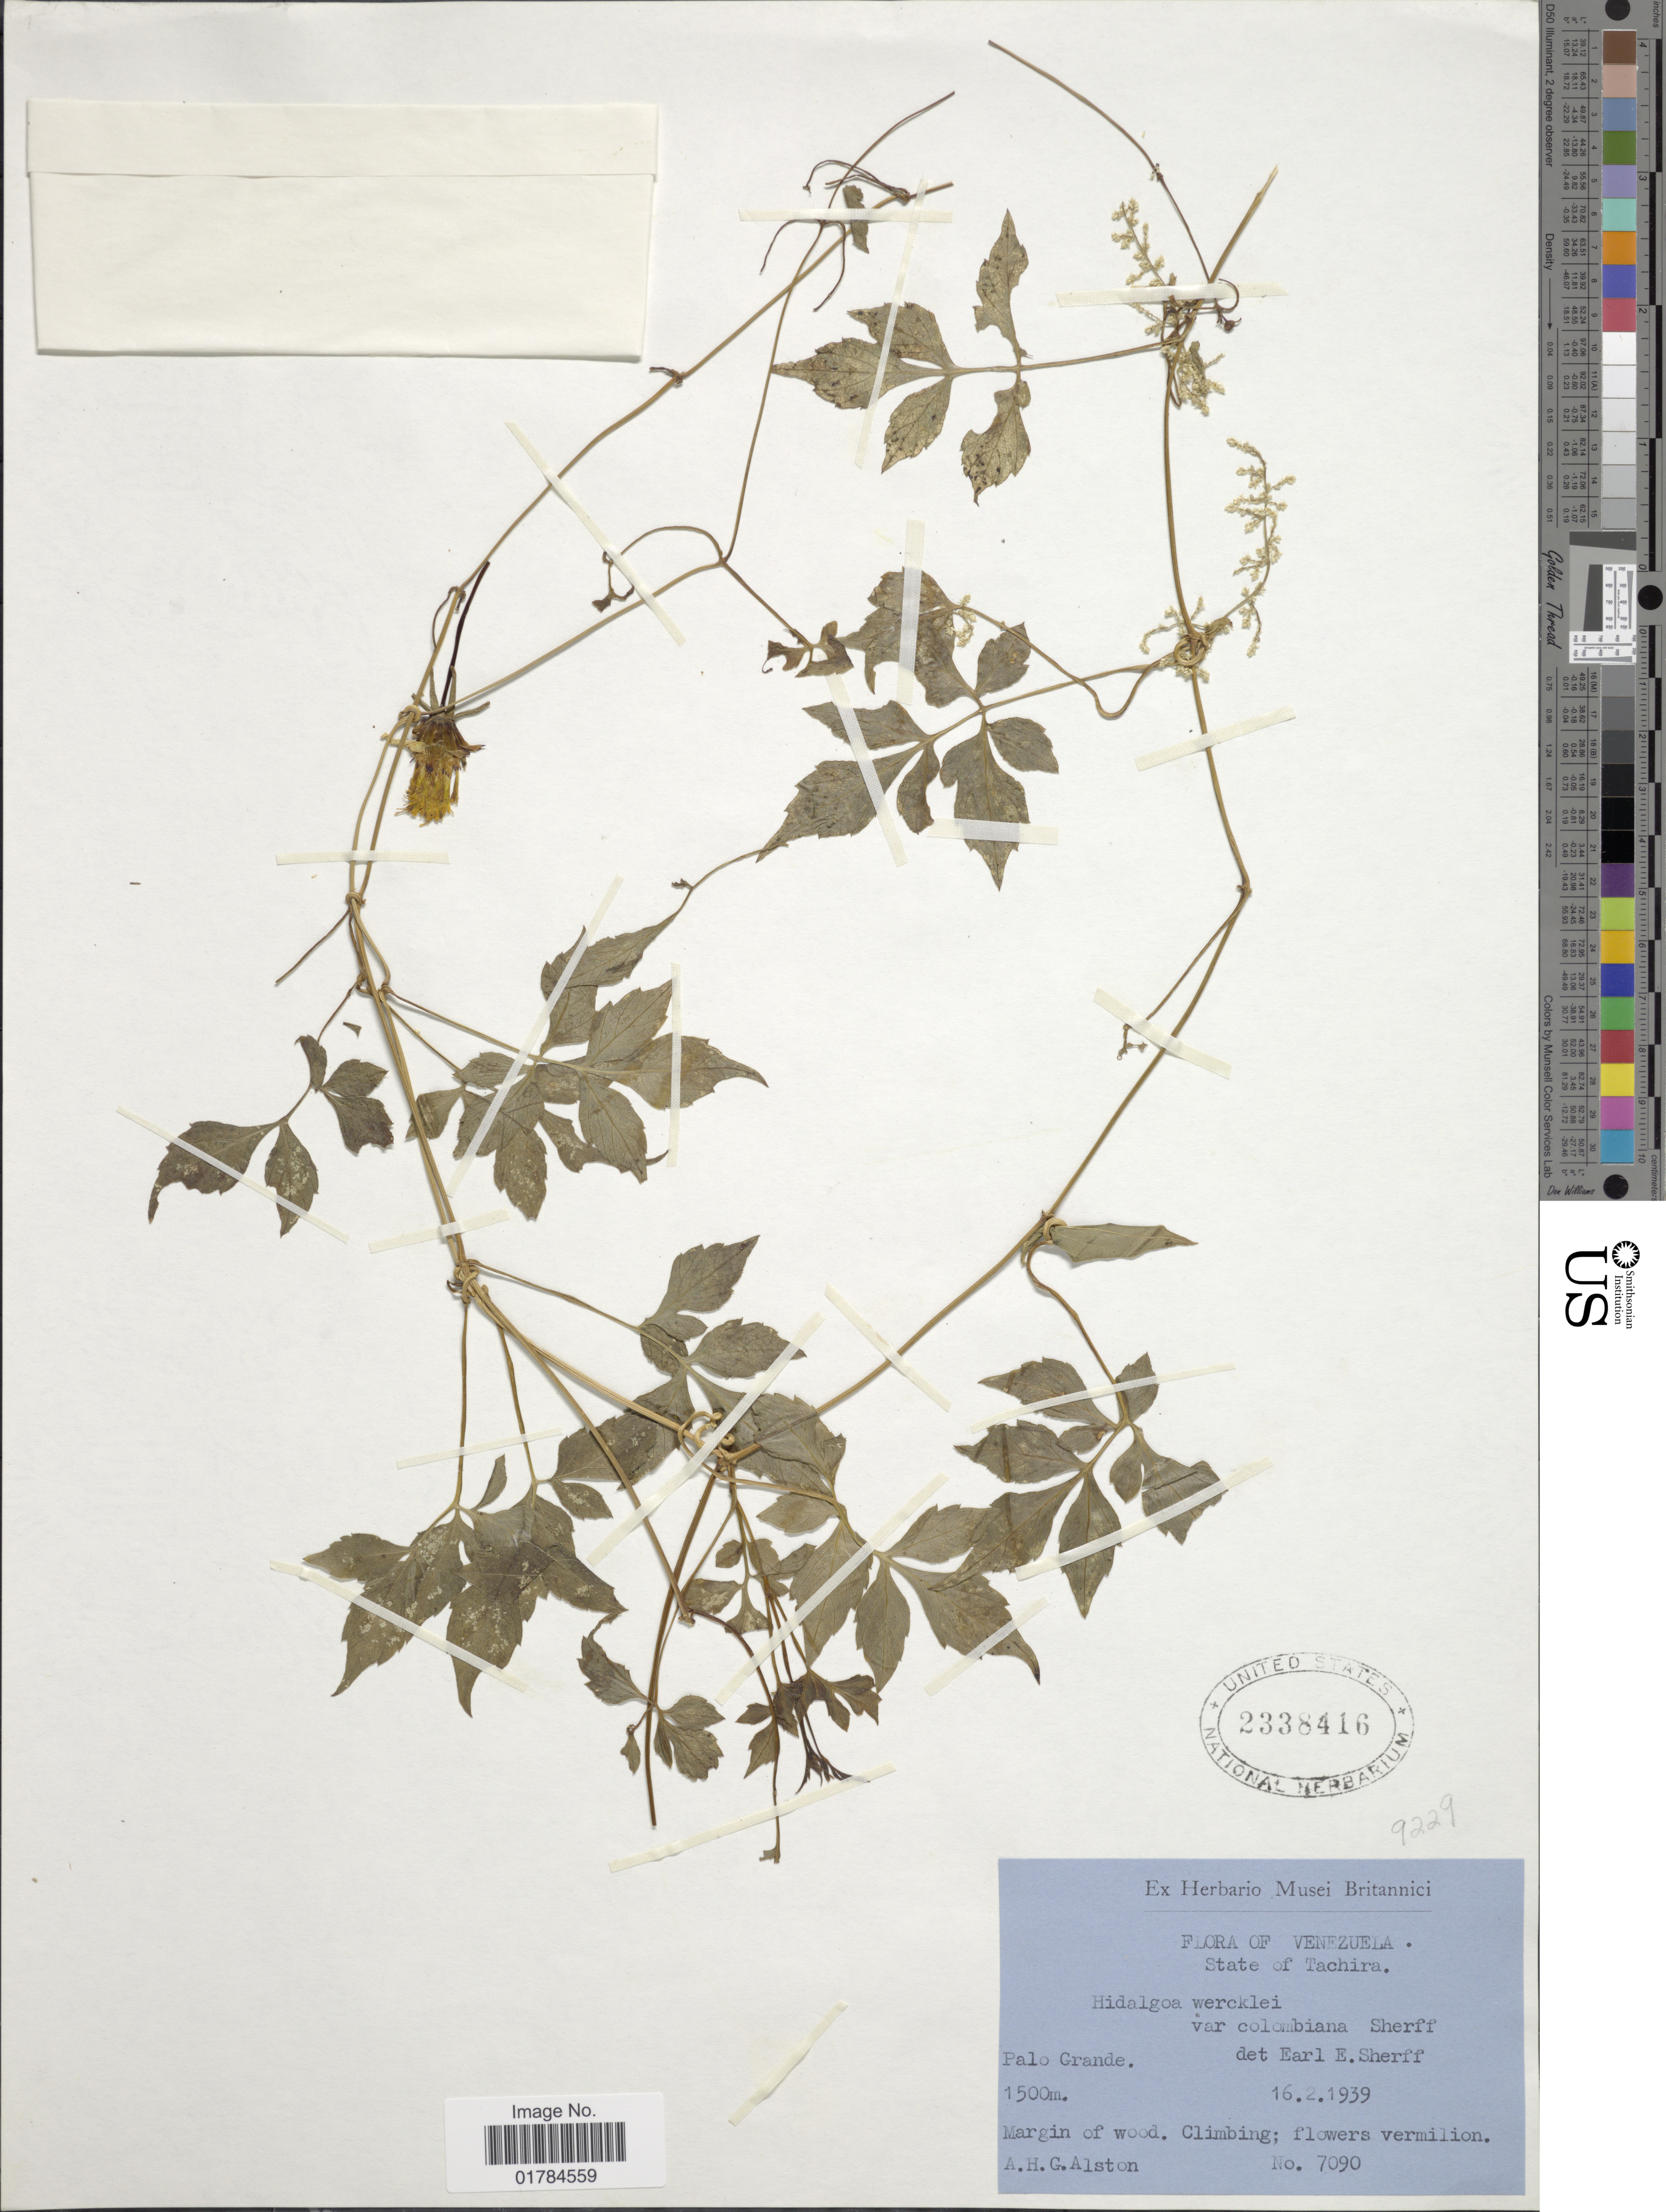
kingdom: Plantae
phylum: Tracheophyta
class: Magnoliopsida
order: Asterales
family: Asteraceae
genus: Hidalgoa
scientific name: Hidalgoa wercklei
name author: Sherff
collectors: A. H. Alston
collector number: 7090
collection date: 1939-02-16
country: Venezuela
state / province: Tachira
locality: Palo Grande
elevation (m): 1500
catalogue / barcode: US 2338416